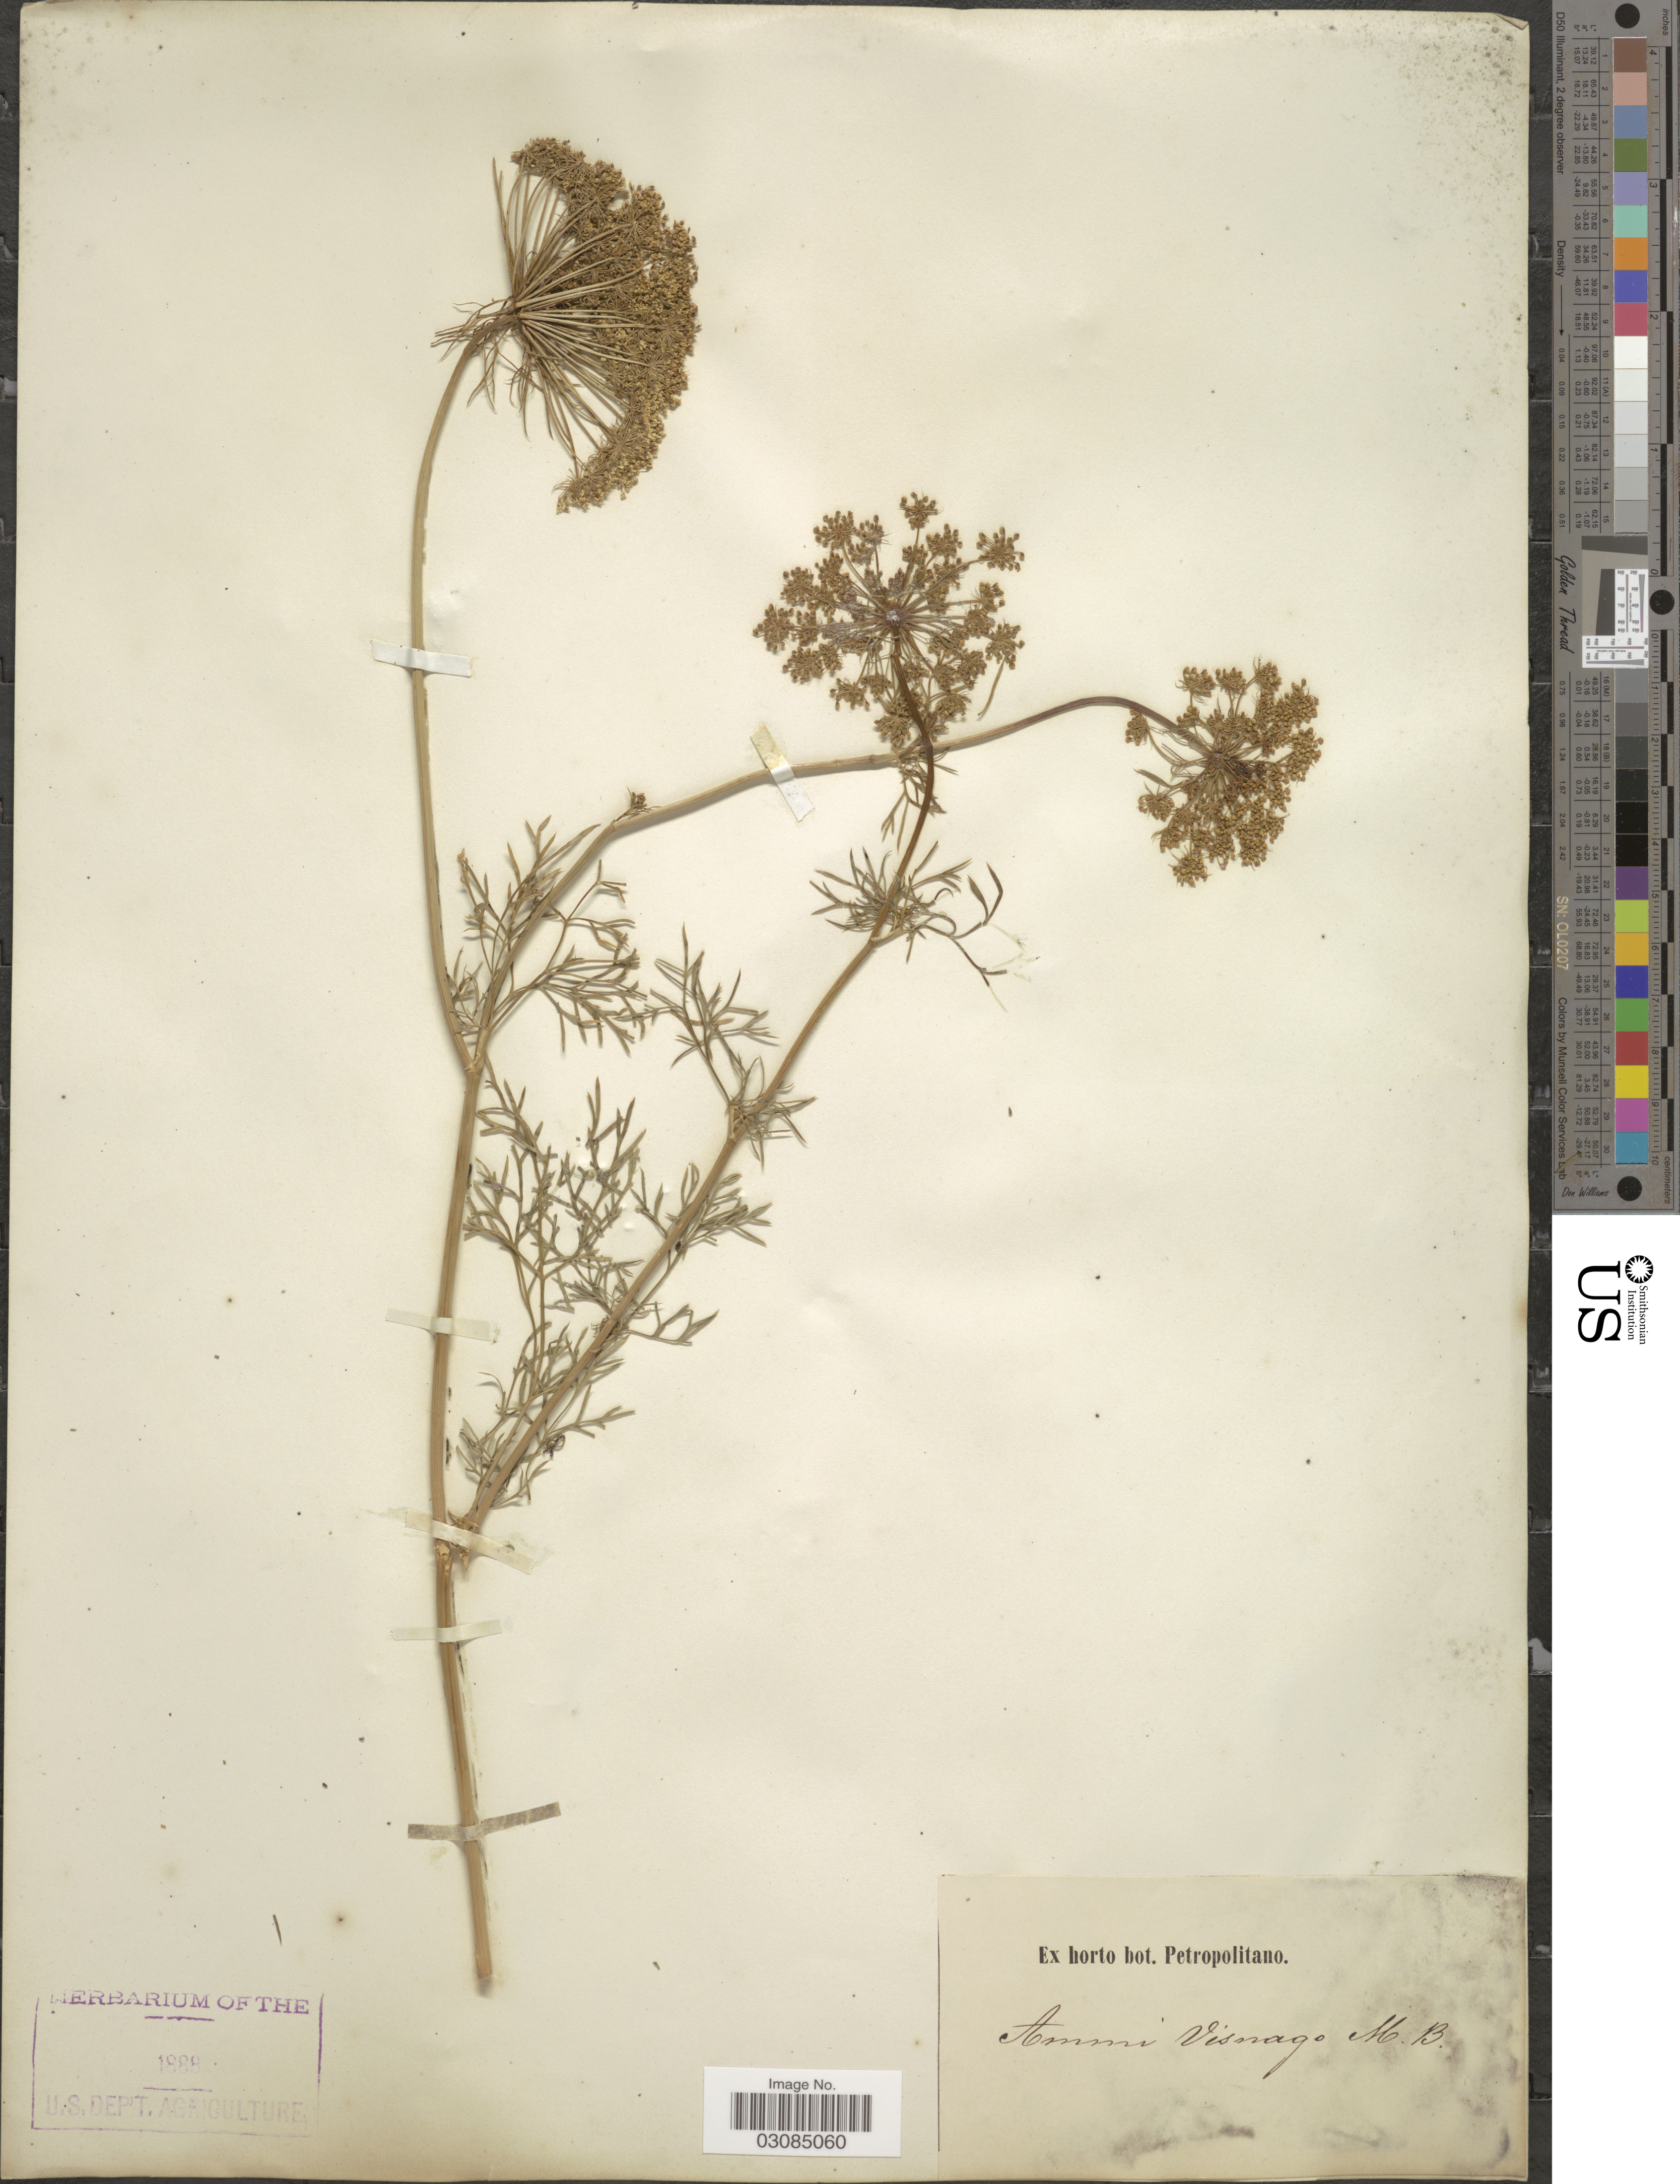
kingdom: Plantae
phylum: Tracheophyta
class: Magnoliopsida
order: Apiales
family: Apiaceae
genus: Ammi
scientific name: Ammi visnaga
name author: (L.) Lam.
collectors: ex Horto Bot. Petropolitano